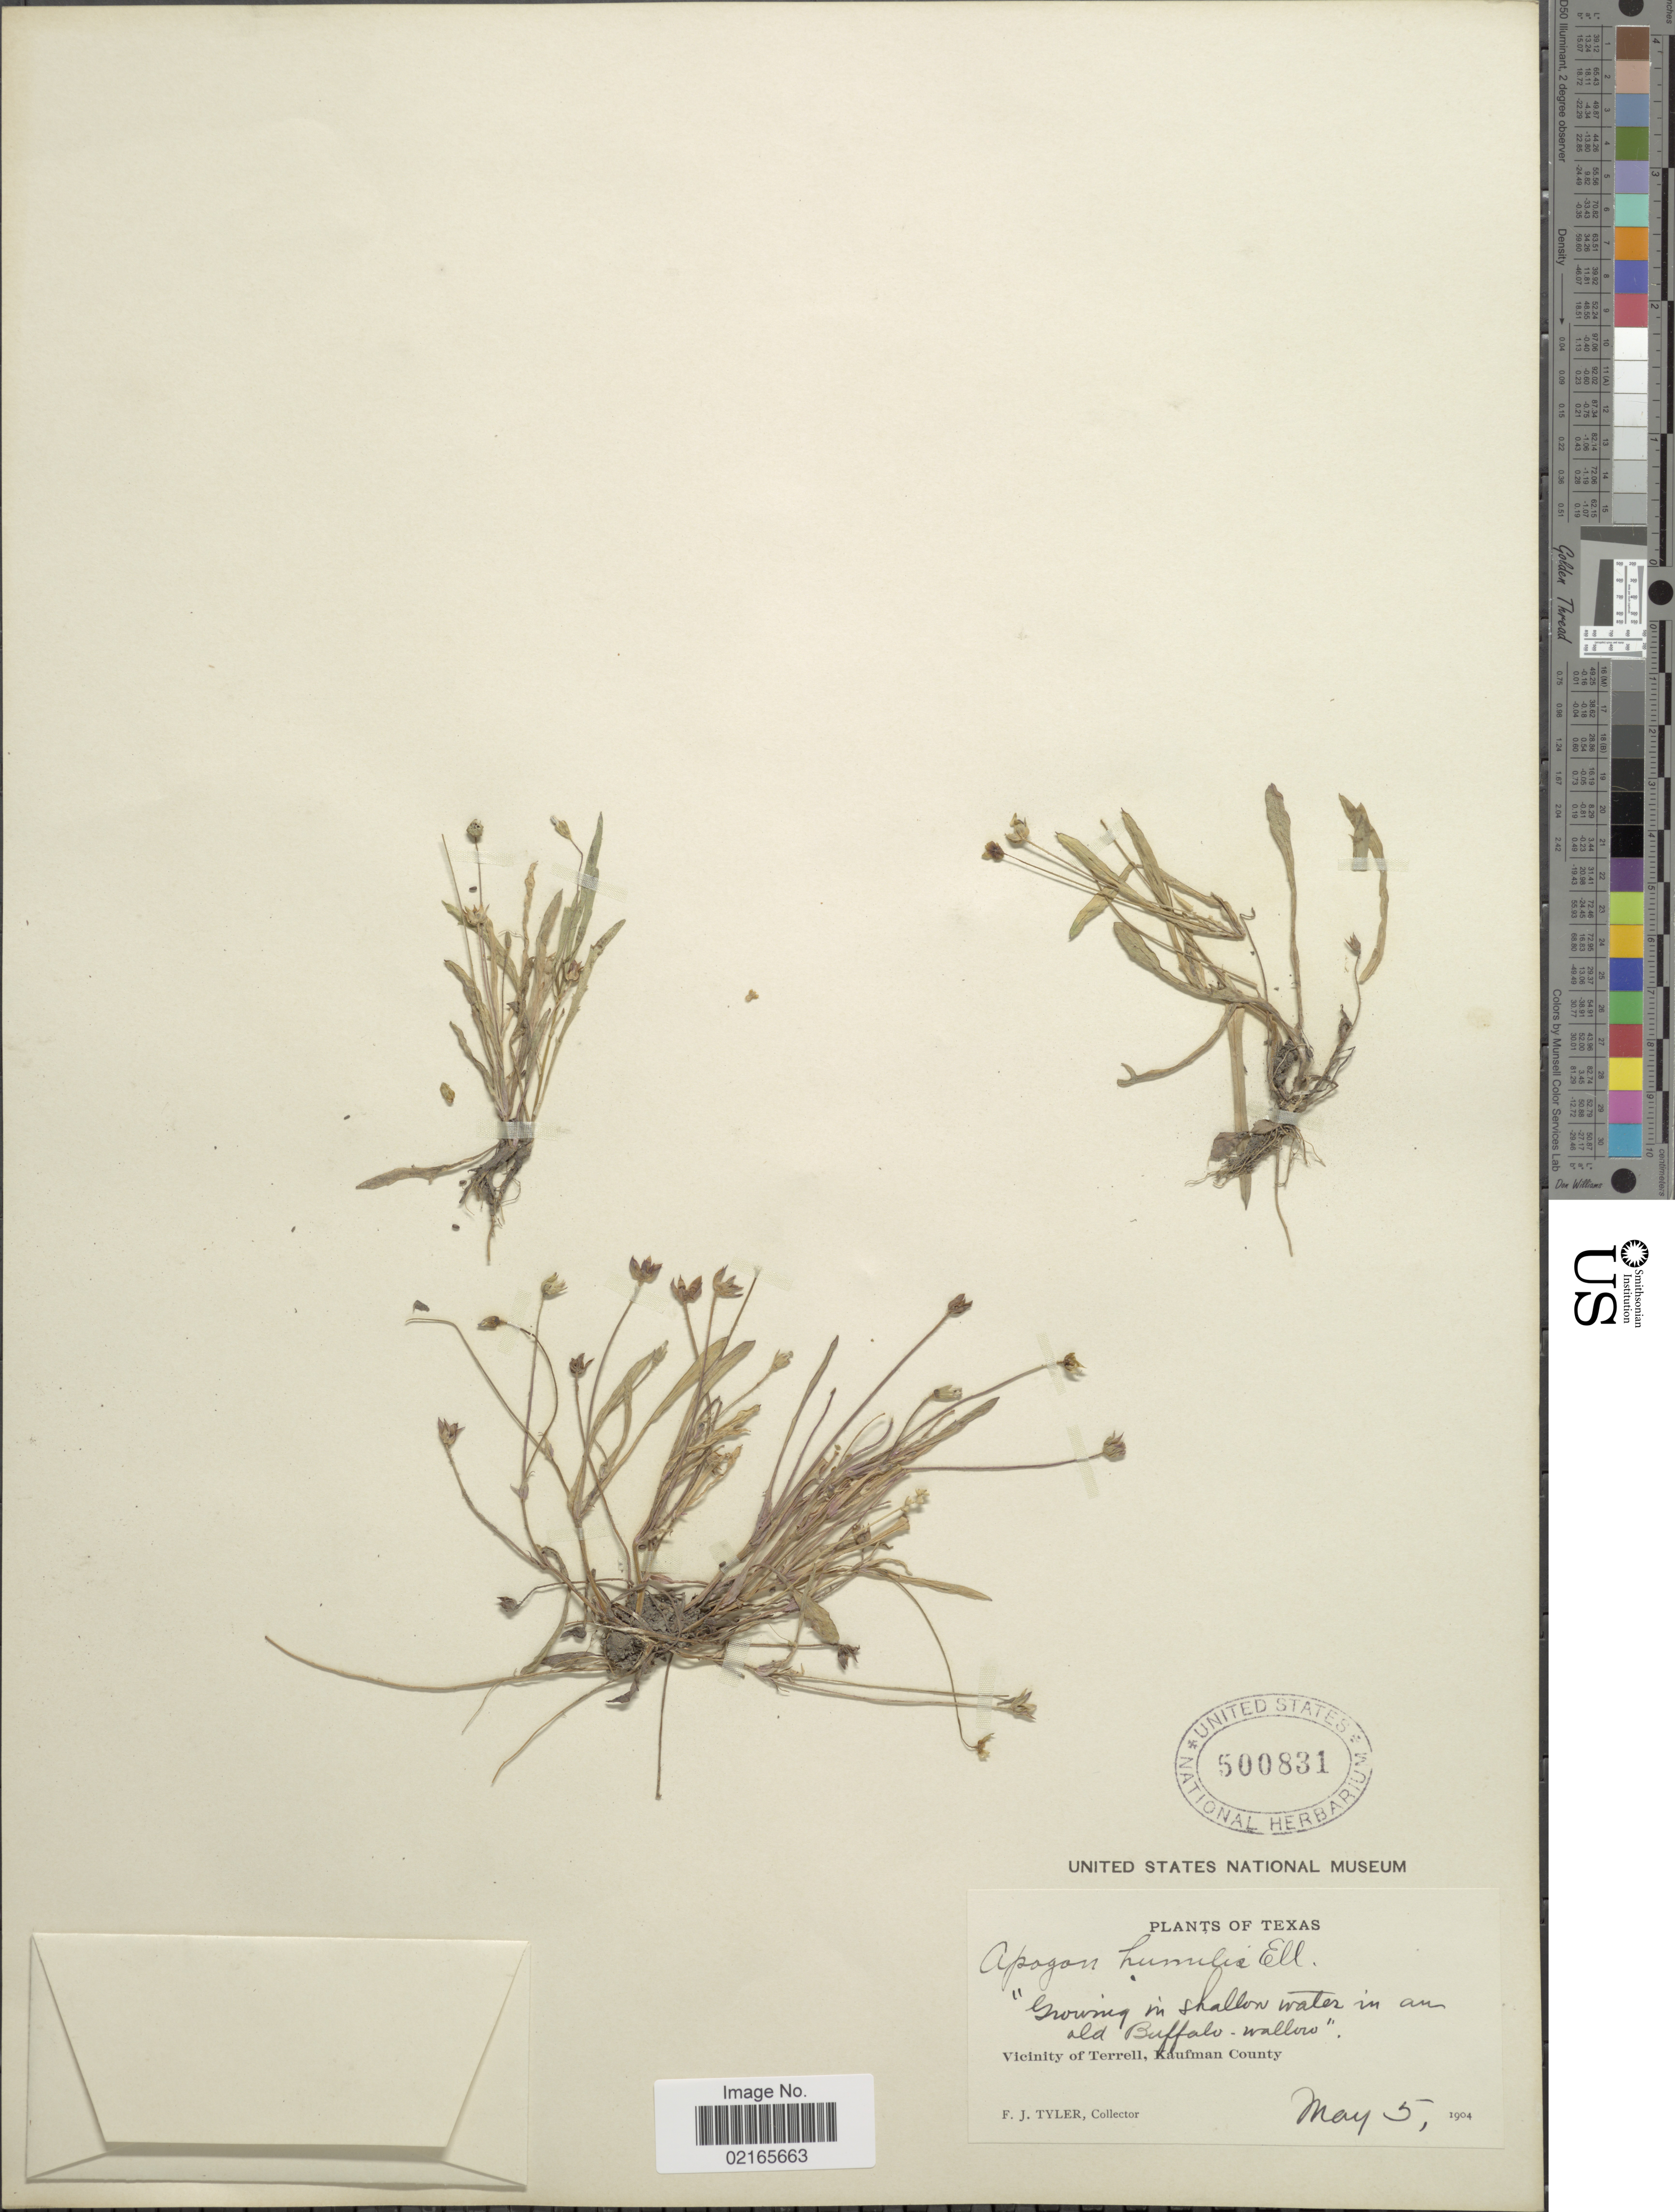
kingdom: Plantae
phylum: Tracheophyta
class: Magnoliopsida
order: Asterales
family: Asteraceae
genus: Krigia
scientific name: Krigia oppositifolia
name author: Raf.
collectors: F. Tyler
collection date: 1904-05-05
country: United States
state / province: Texas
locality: growing in shallow water in an old Buffalo-wallow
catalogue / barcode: US 500831